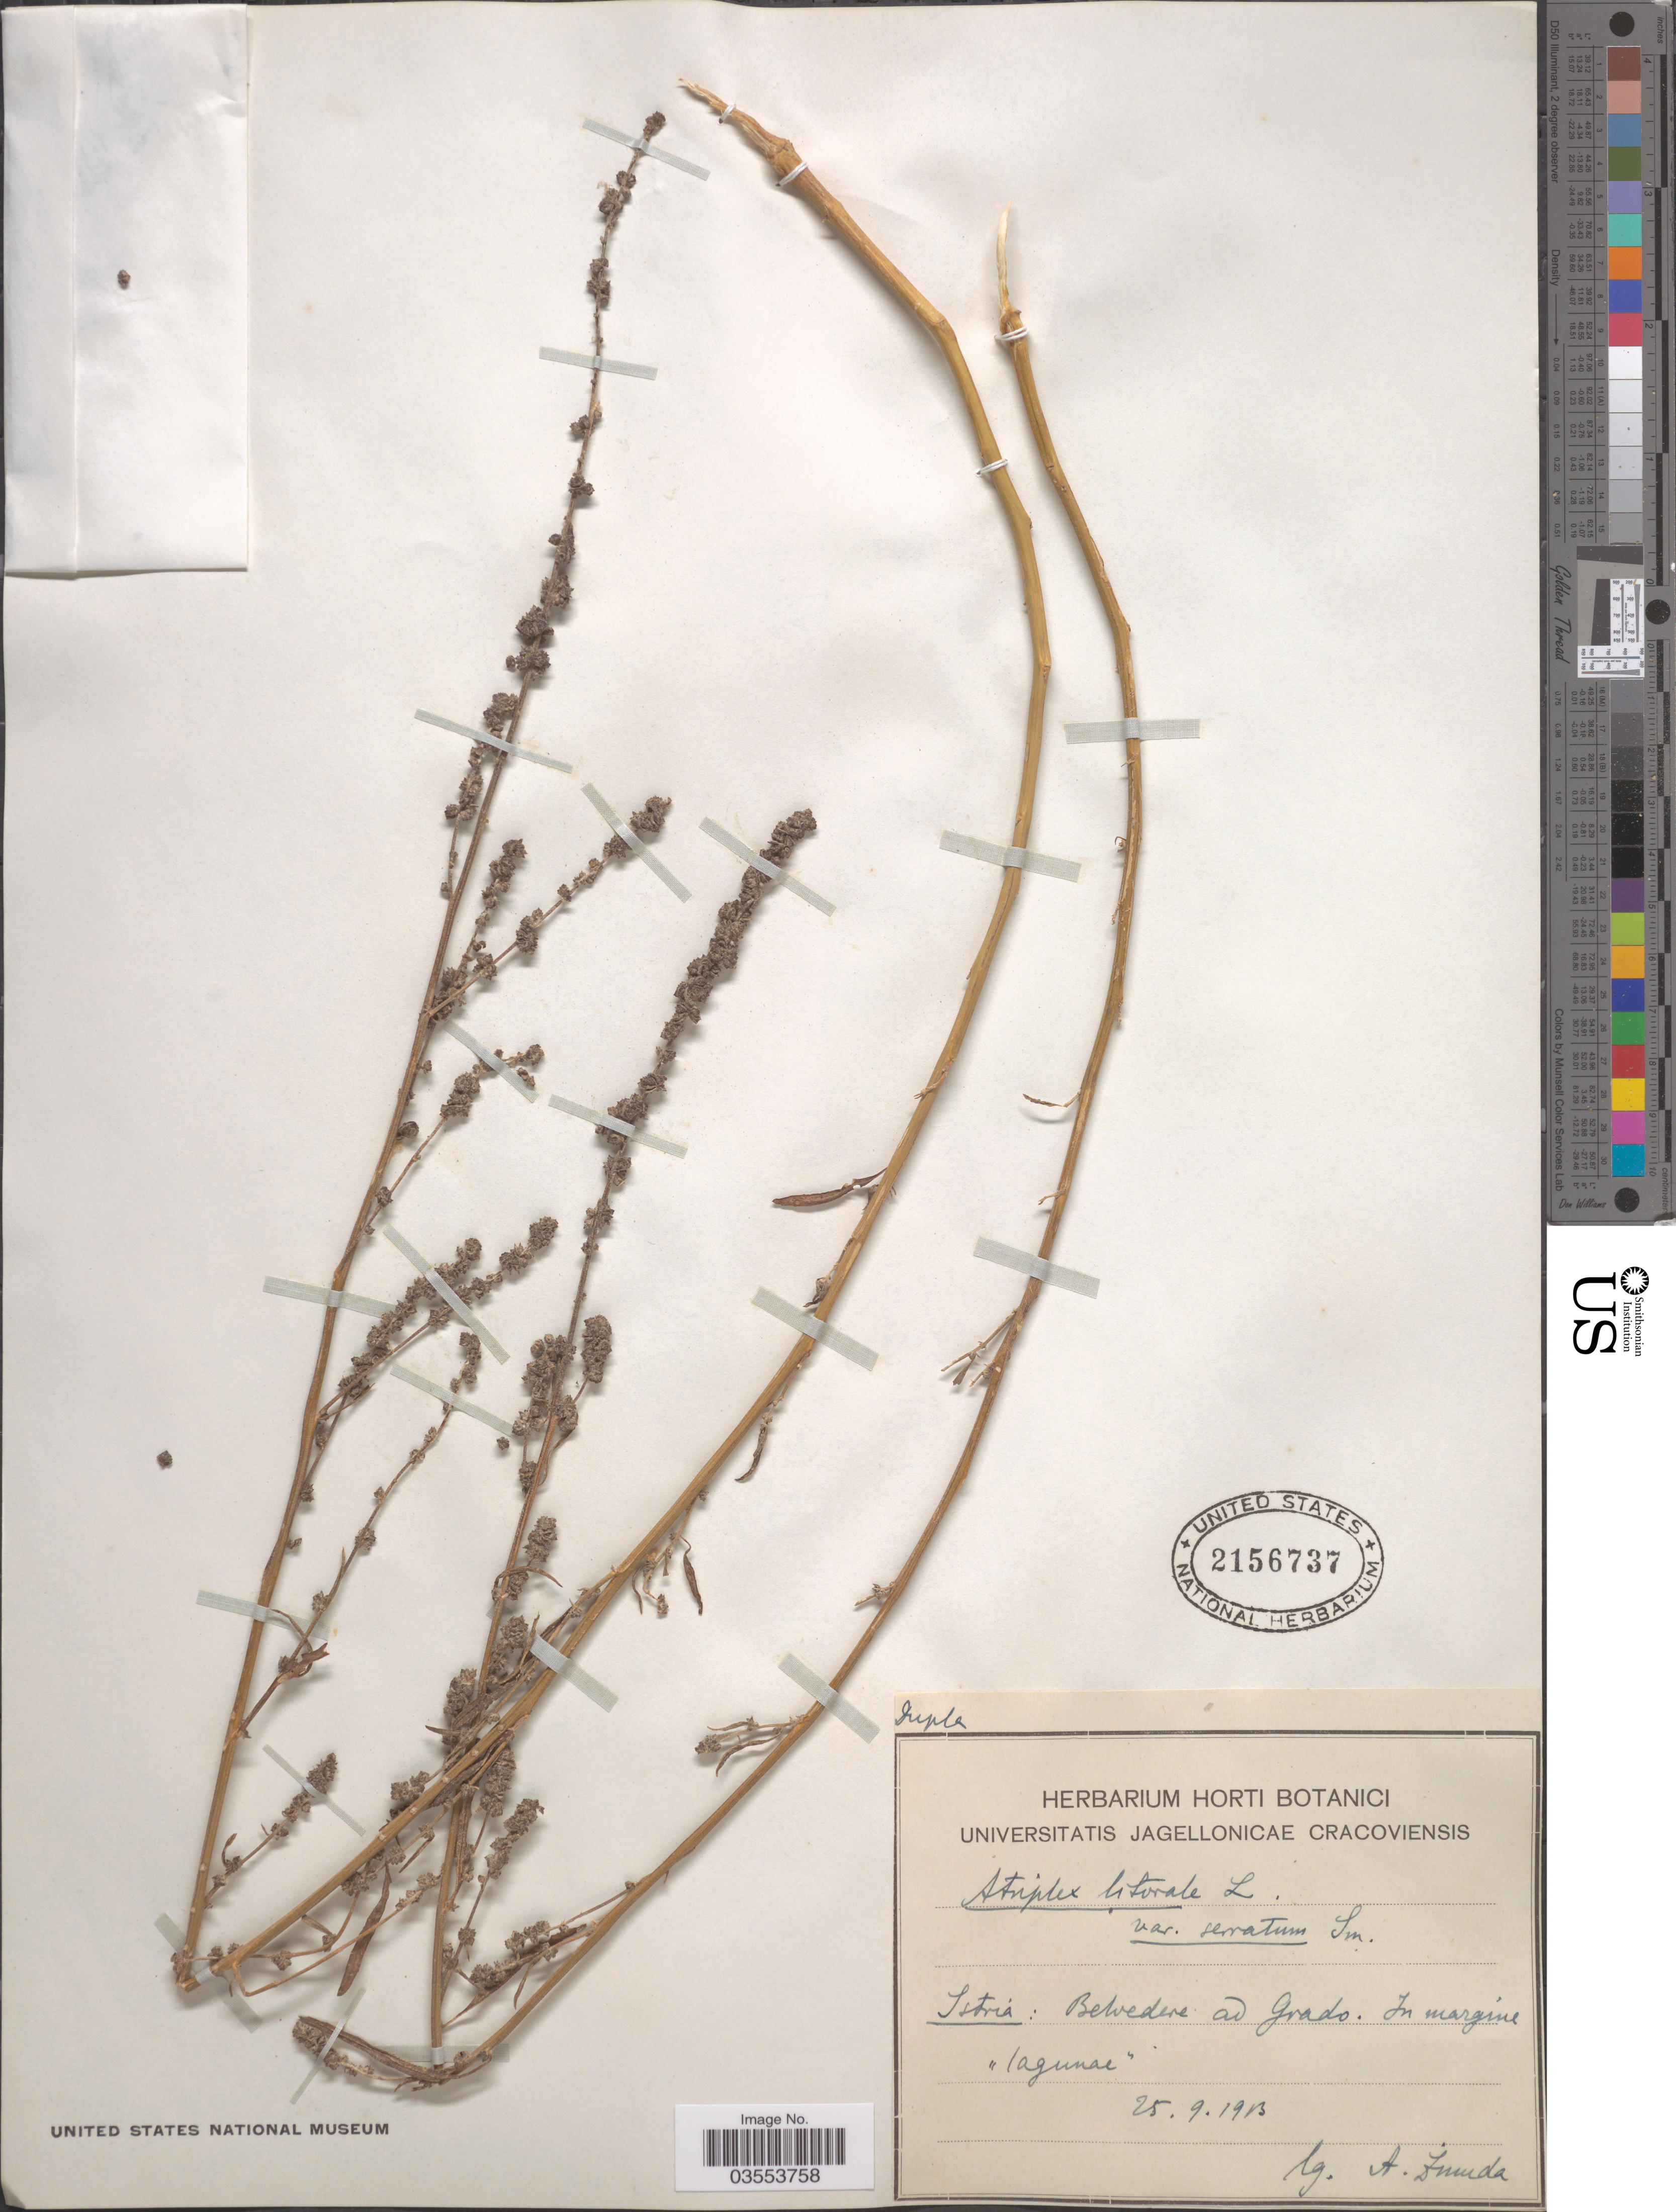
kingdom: Plantae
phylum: Tracheophyta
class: Magnoliopsida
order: Caryophyllales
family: Amaranthaceae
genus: Atriplex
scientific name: Atriplex littoralis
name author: L.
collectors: A. Zmuda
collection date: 1913-09-25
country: Italy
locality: Belvedere ad Grado.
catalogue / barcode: US 2156737